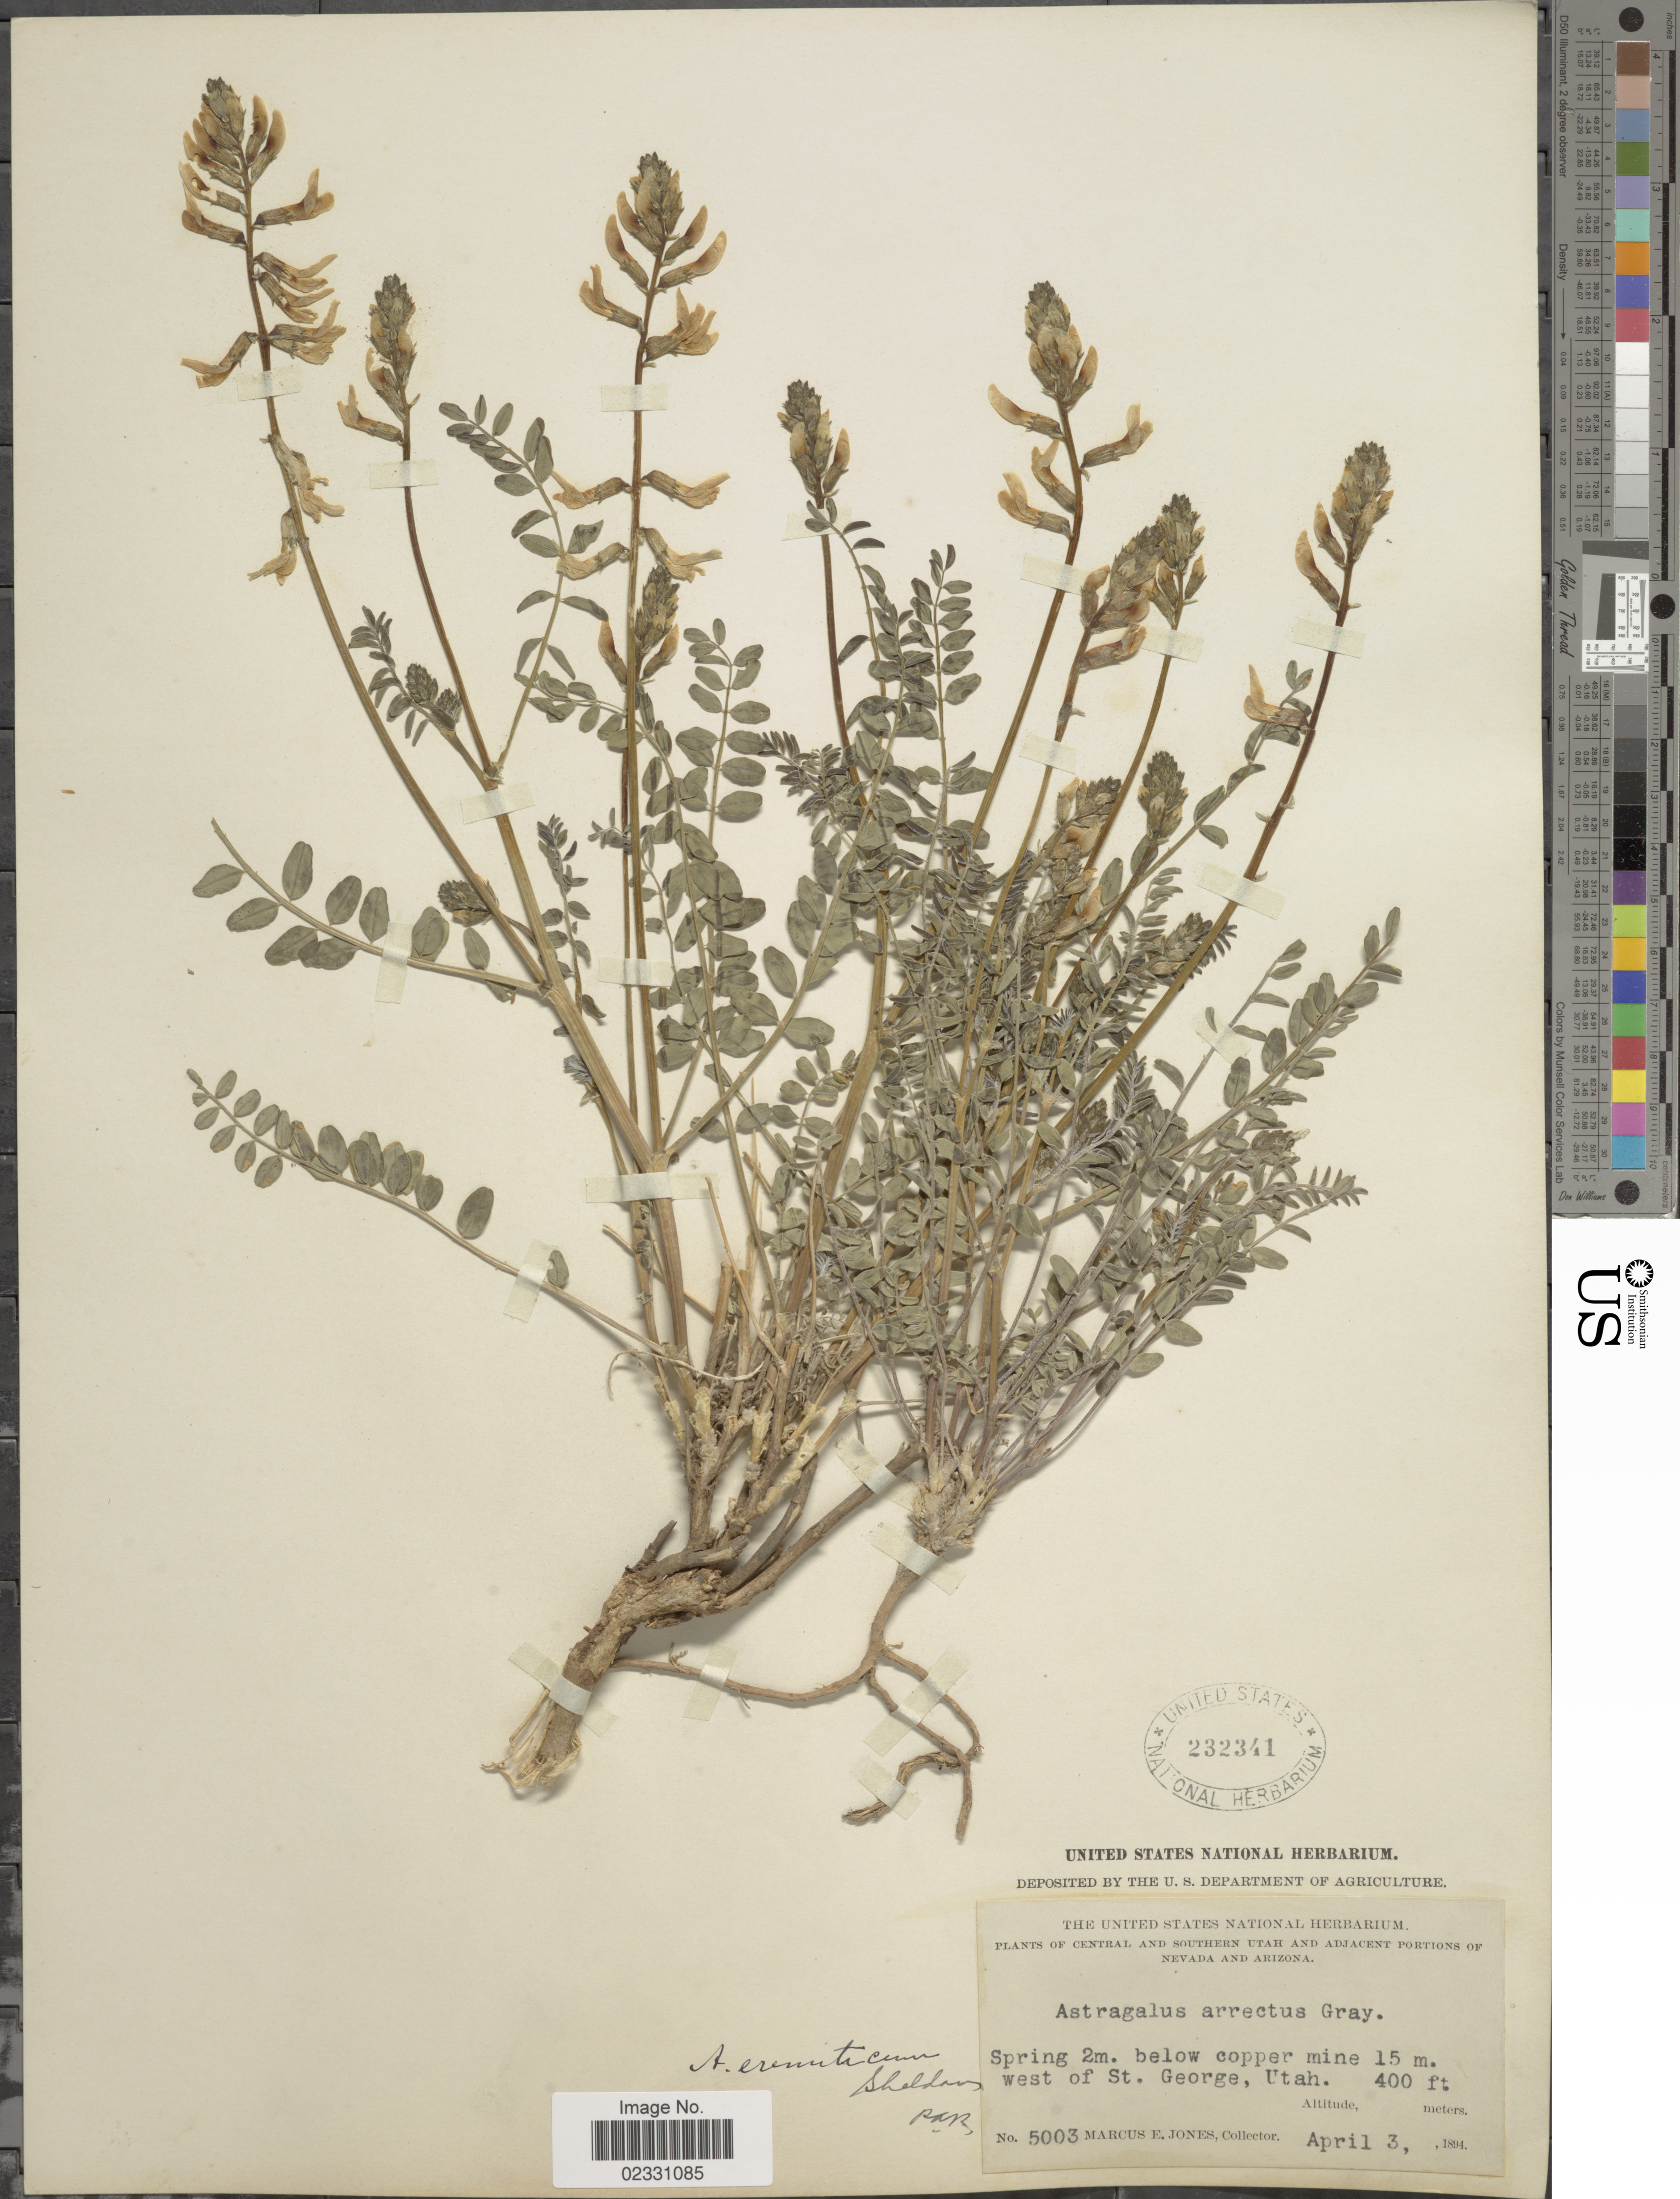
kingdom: Plantae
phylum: Tracheophyta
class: Magnoliopsida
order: Fabales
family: Fabaceae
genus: Astragalus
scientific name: Astragalus eremiticus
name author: E. Sheld.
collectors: M. E. Jones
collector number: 5003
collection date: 1894-04-03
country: United States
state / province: Utah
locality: Central and southern Utah. Spring 2m. below copper mine 15 m. west of St. George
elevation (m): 122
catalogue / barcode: US 232341